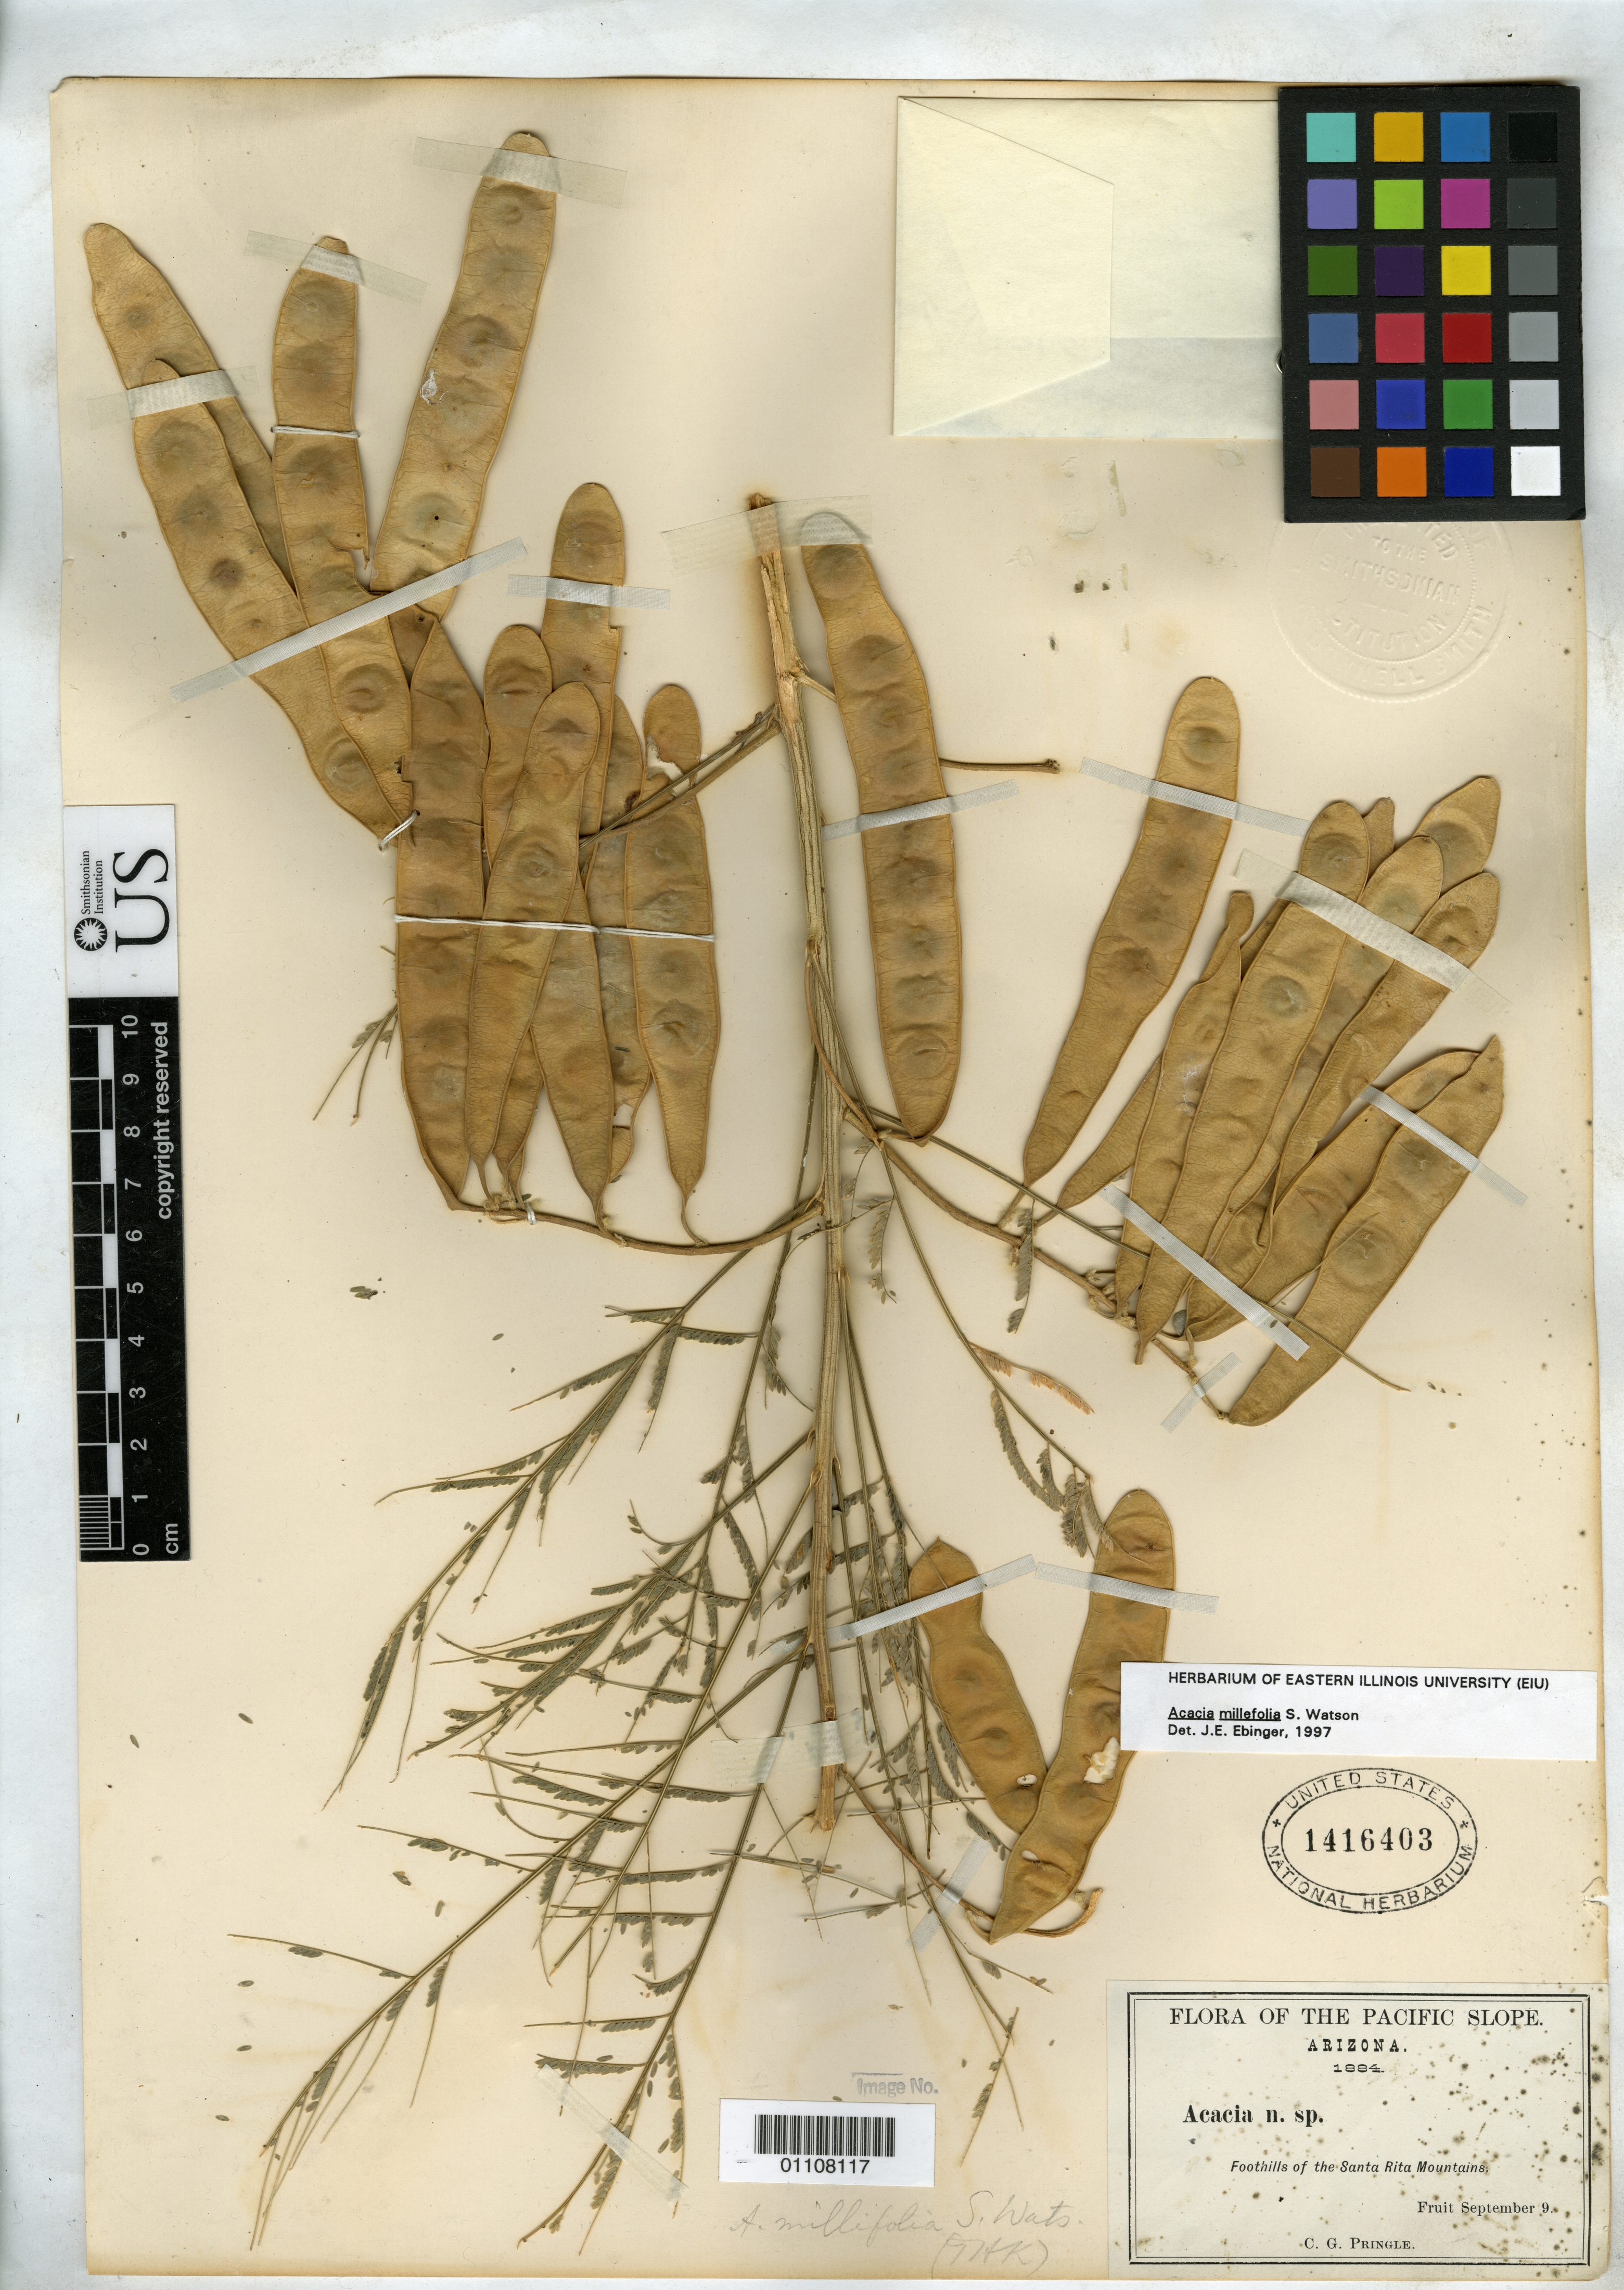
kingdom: Plantae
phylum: Tracheophyta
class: Magnoliopsida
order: Fabales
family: Fabaceae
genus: Acacia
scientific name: Acacia millefolia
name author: S. Watson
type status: Possible Syntype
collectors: C. G. Pringle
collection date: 1884-09-09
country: United States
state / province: Arizona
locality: Santa Rita Mountains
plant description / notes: Possibly original material but apparently not a syntype (protologue mentions Pringle collection of July 1884 "in flower only" but not fruiting material collected in September).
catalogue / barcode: US 1416403